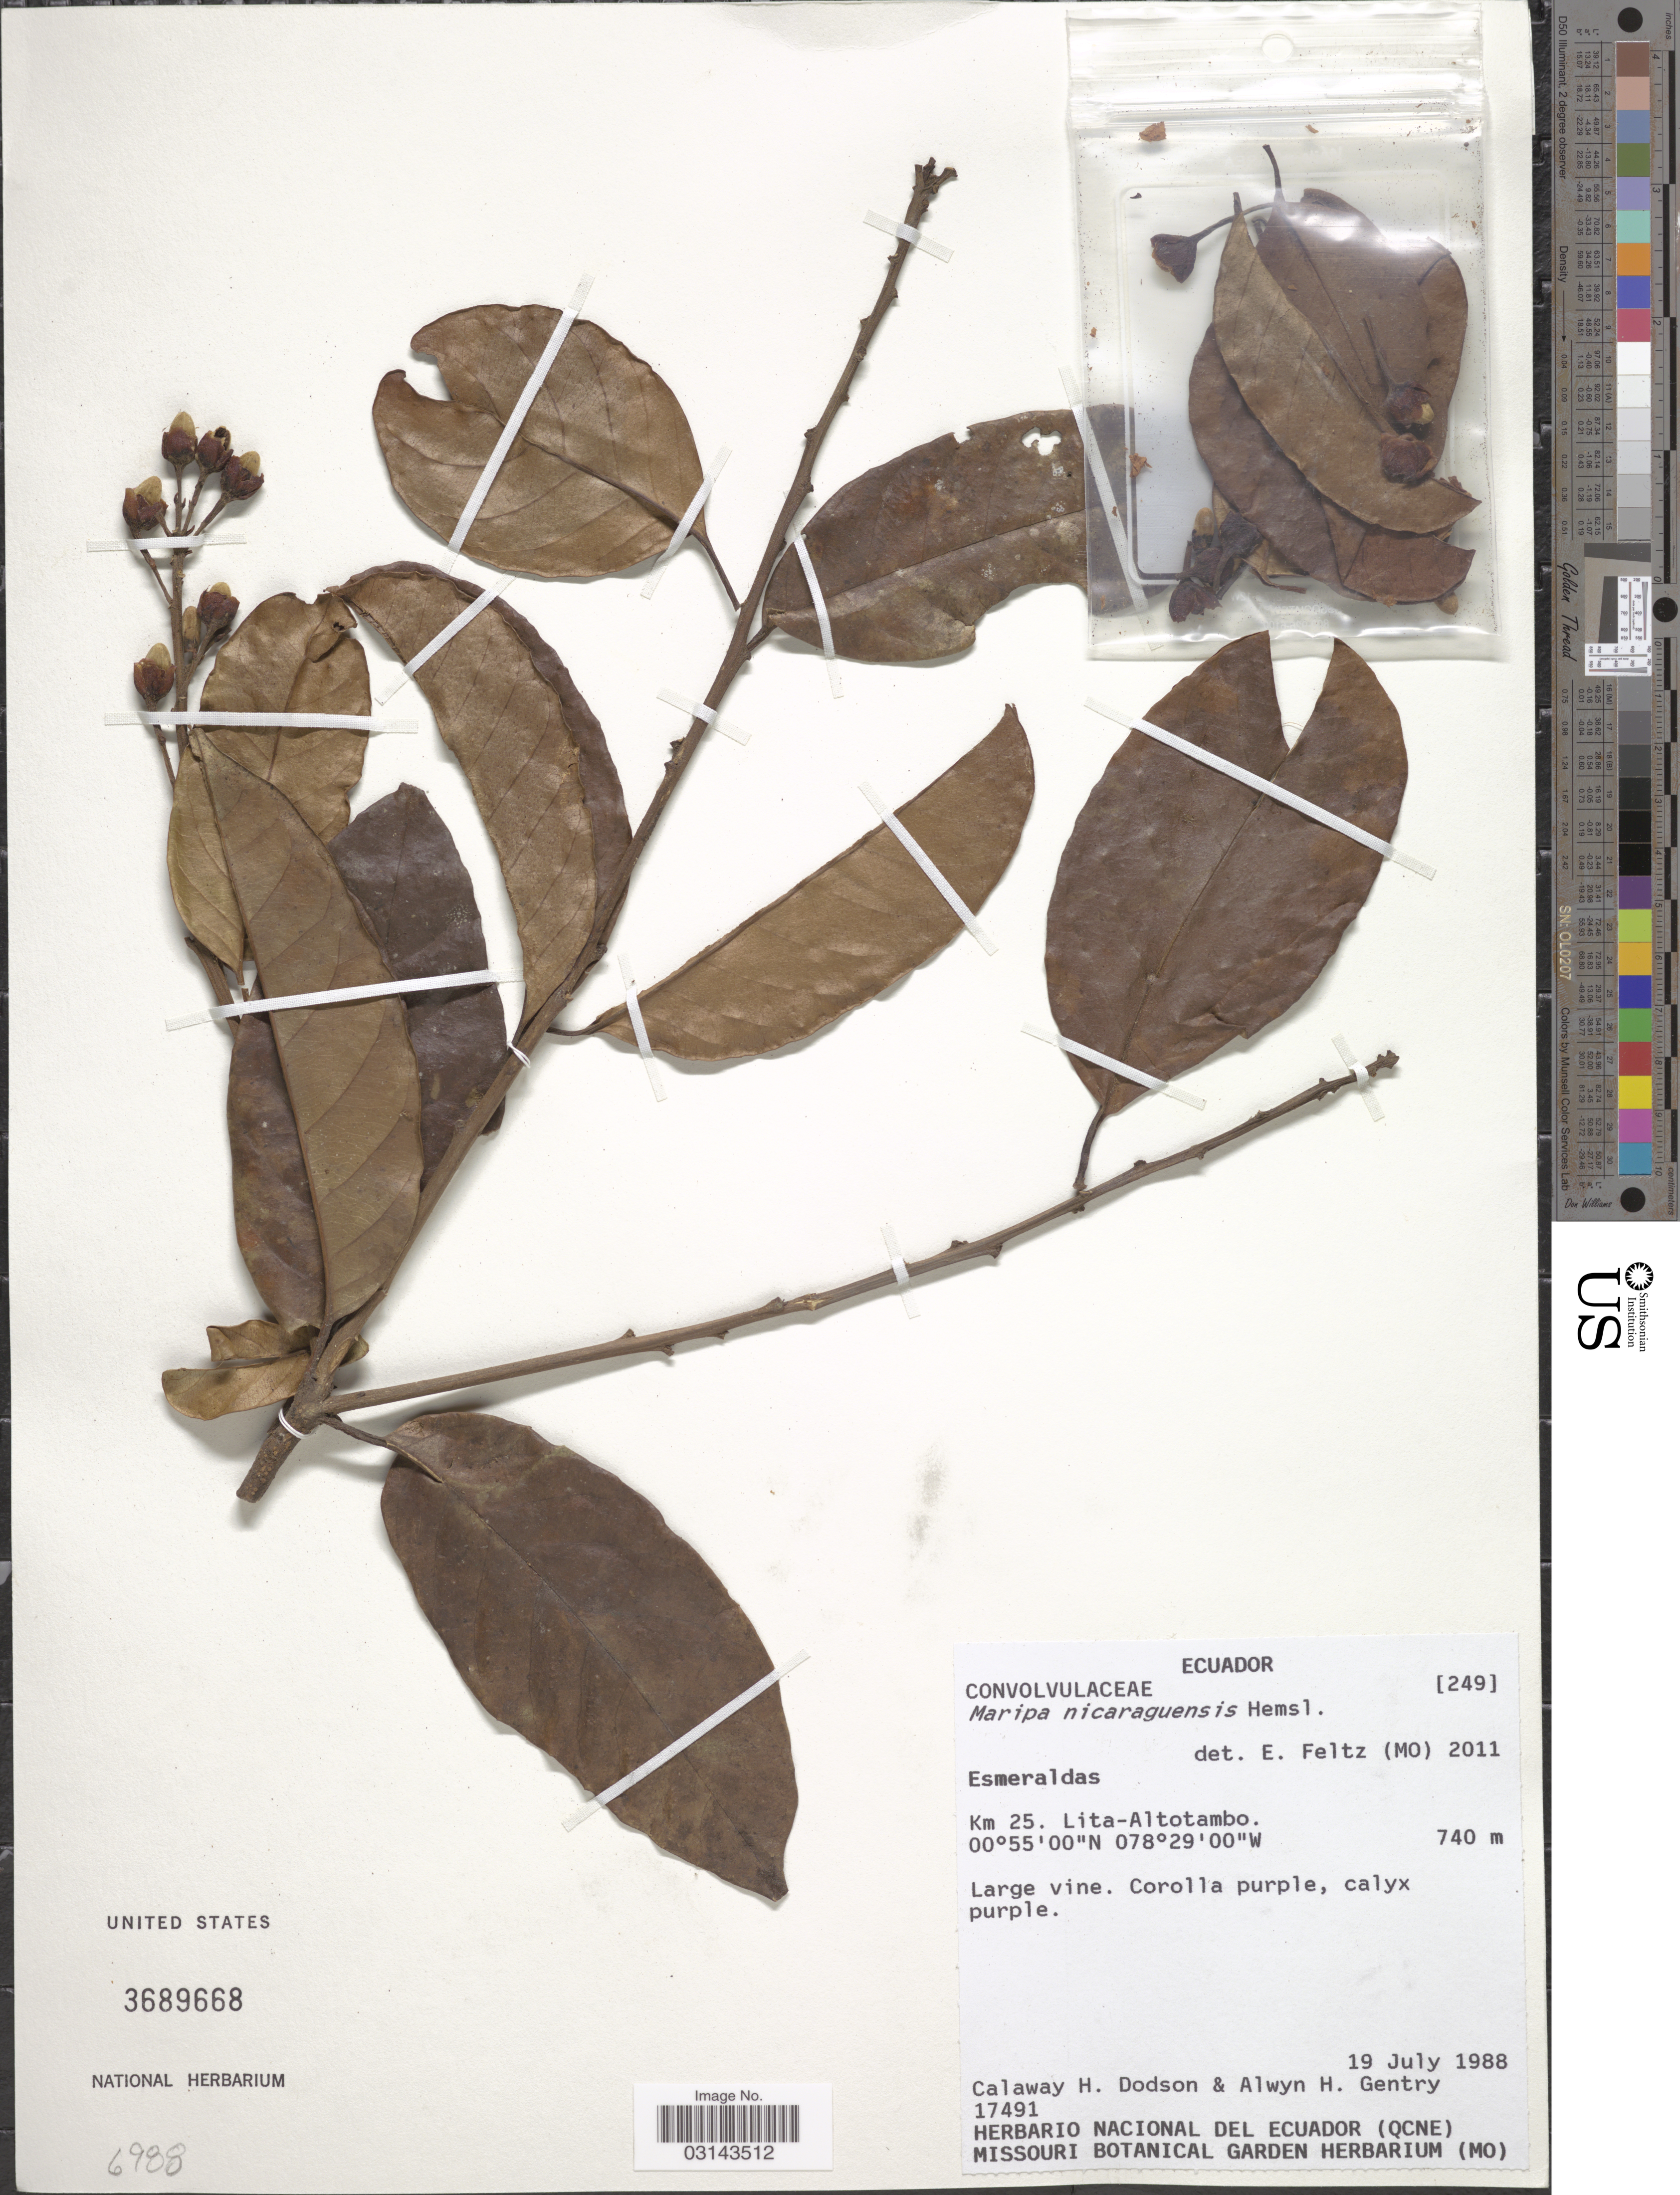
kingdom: Plantae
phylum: Tracheophyta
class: Magnoliopsida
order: Solanales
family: Convolvulaceae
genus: Maripa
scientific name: Maripa nicaraguensis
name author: Hemsl.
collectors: C. H. Dodson & A. H. Gentry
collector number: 17491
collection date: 1988-07-19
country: Ecuador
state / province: Esmeraldas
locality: Km 25. Lita-Altotambo.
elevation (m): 740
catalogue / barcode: US 3689668